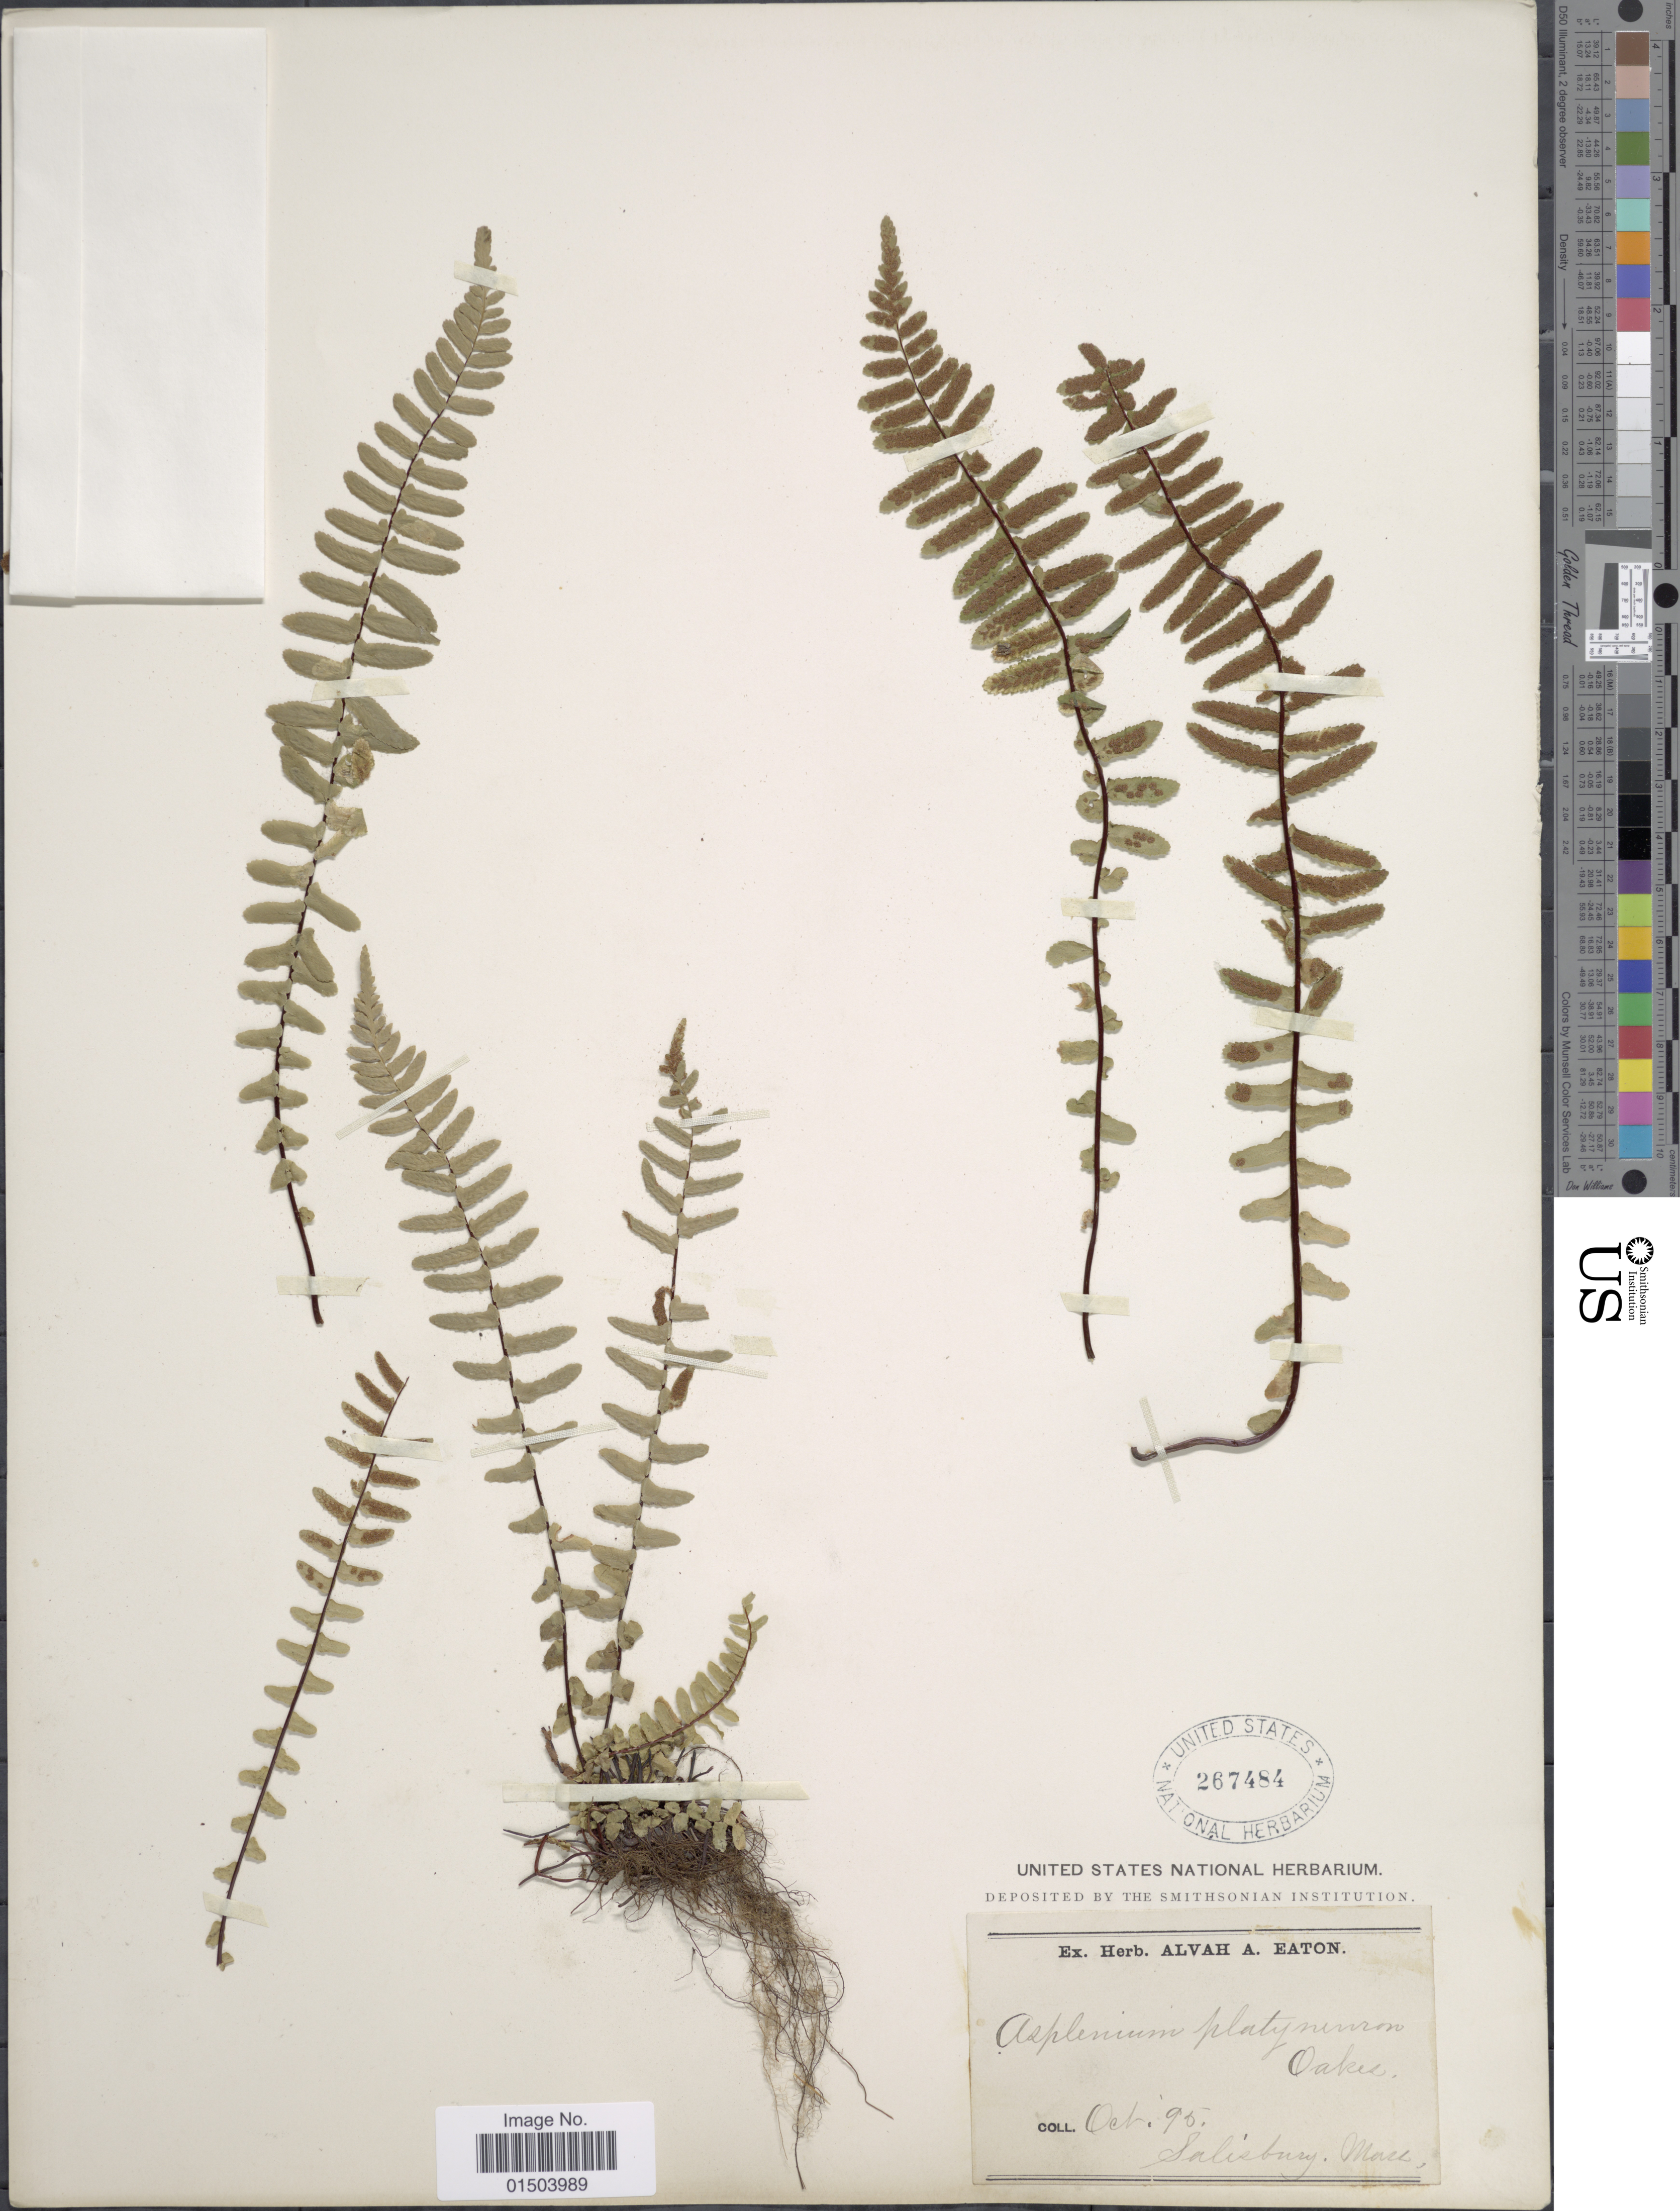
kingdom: Plantae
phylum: Tracheophyta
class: Polypodiopsida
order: Polypodiales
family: Aspleniaceae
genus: Asplenium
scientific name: Asplenium platyneuron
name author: (L.) Britton, Stearns & Poggenb.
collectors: ex herb. Alvah A. Eaton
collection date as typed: Transcribed d/m/y: /10/95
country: United States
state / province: Massachusetts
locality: Salisbury.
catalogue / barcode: US 267484